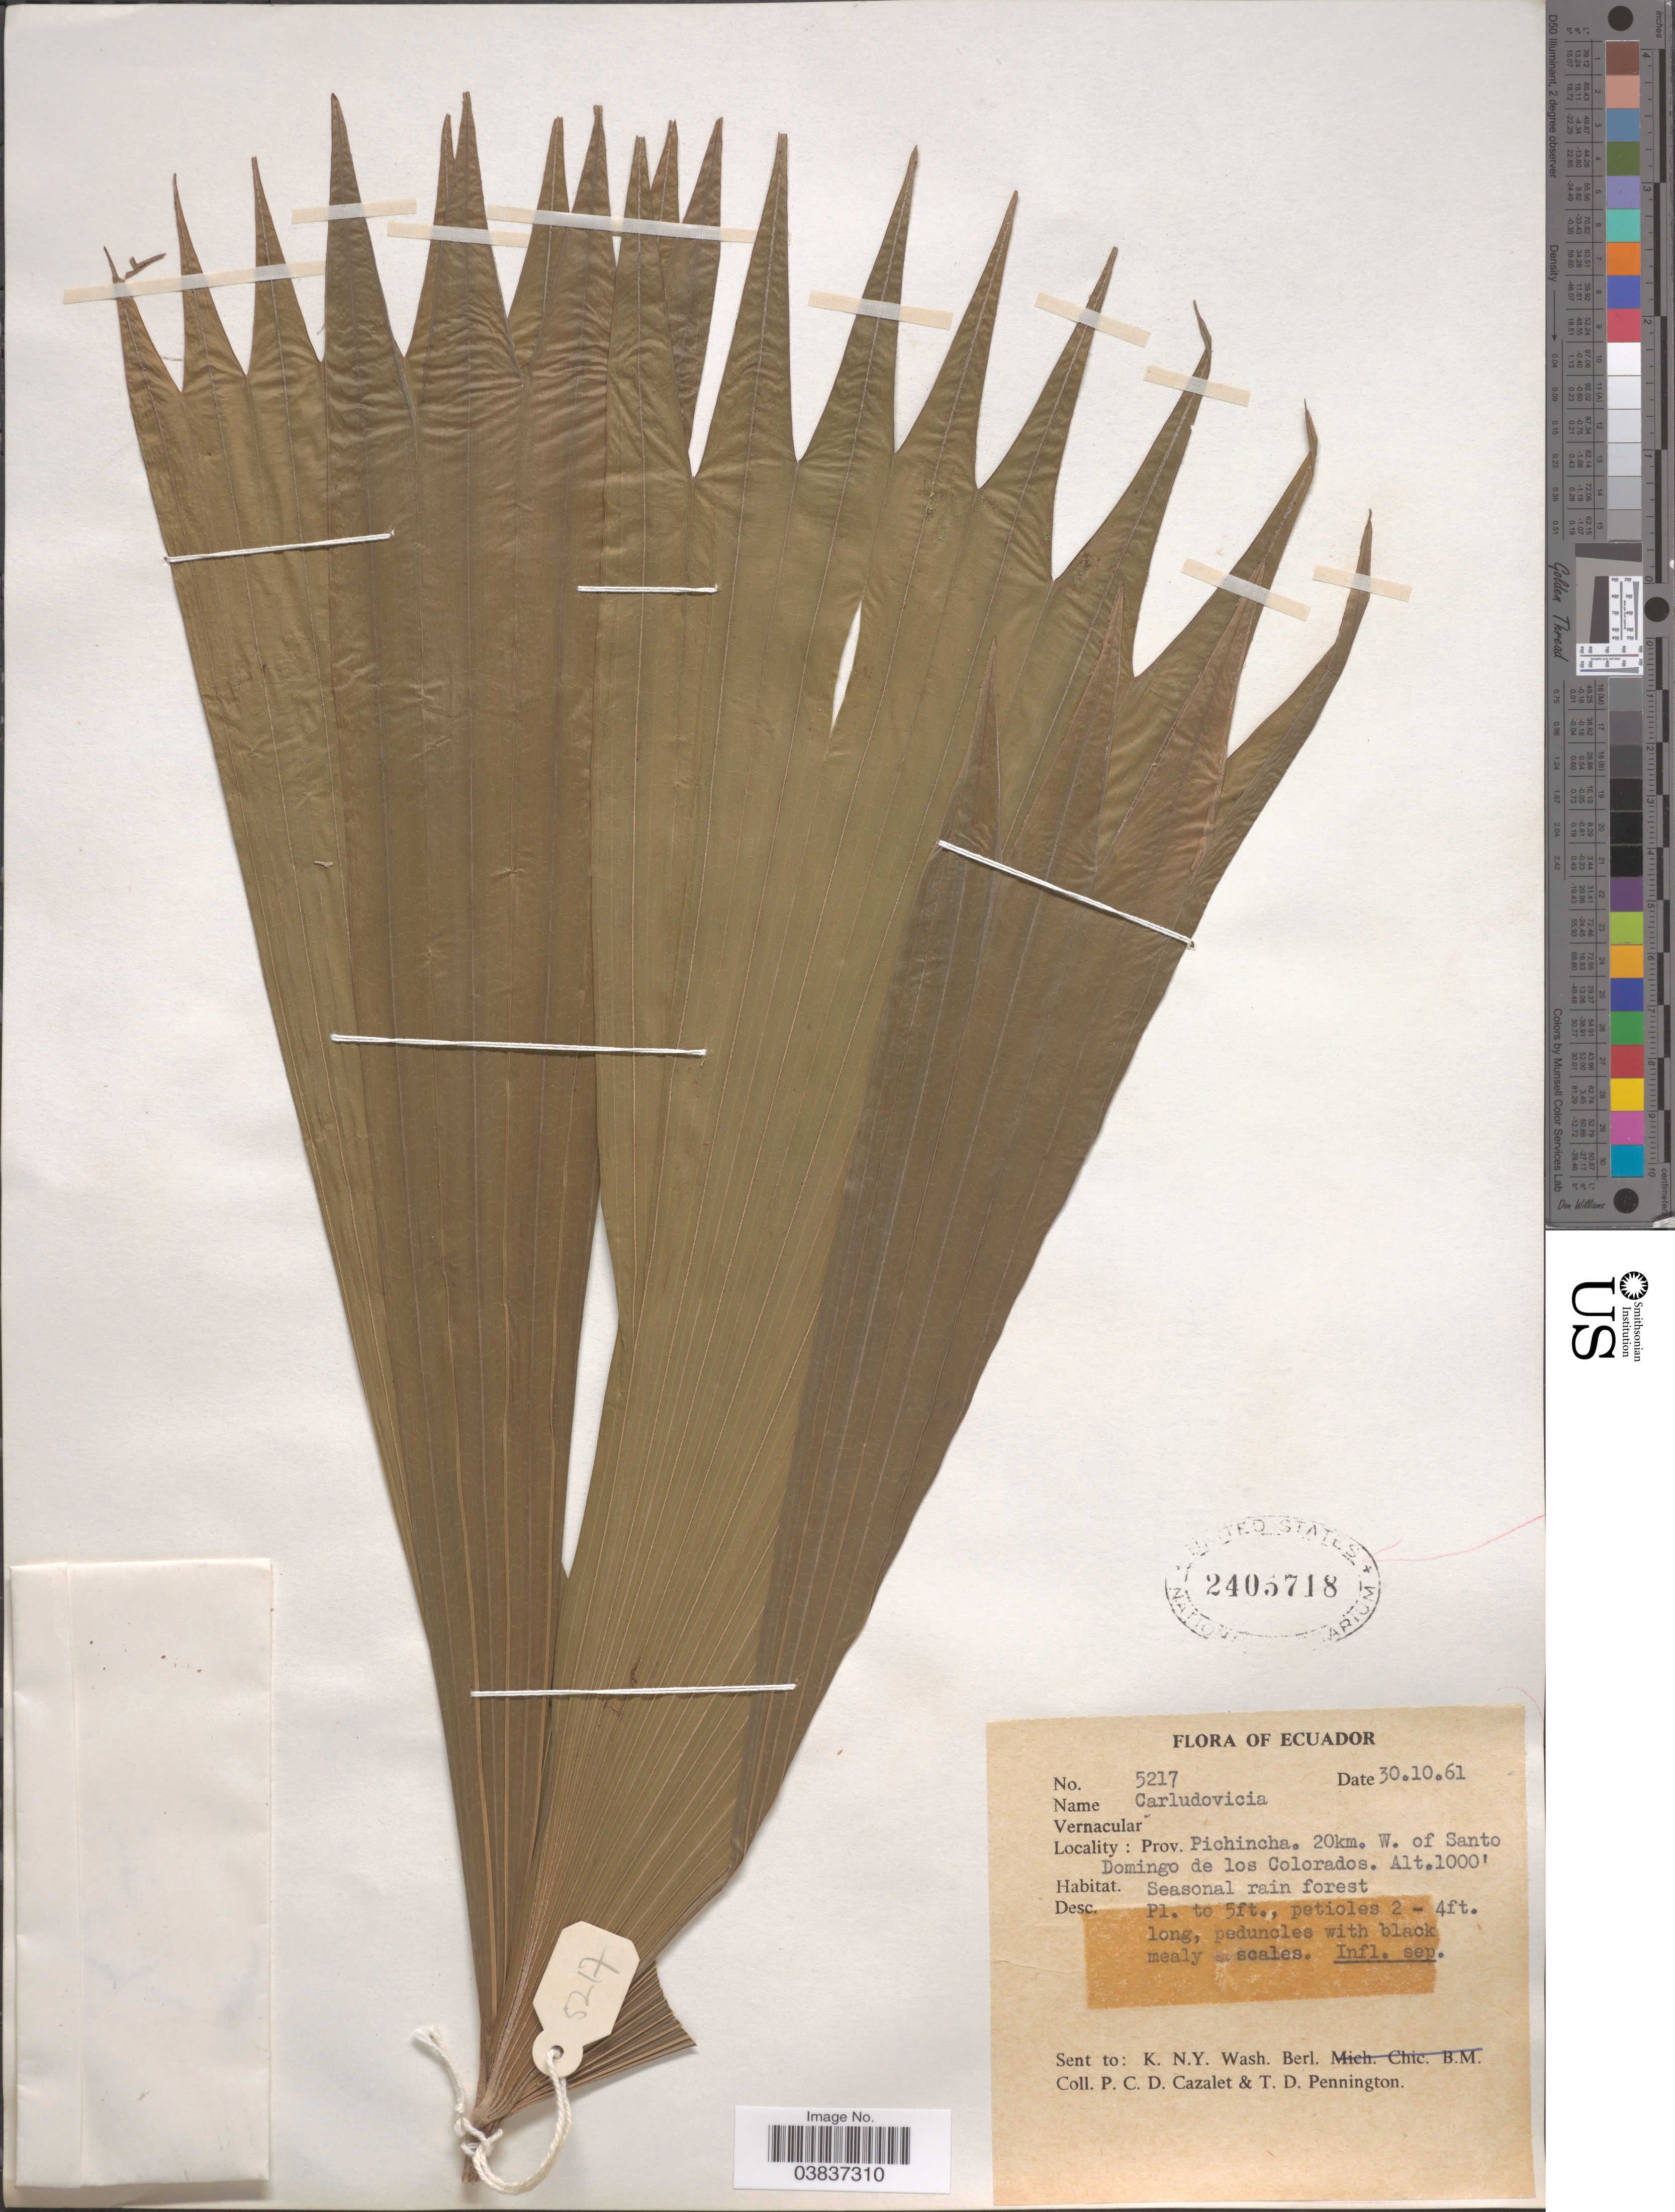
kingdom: Plantae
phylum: Tracheophyta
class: Liliopsida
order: Pandanales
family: Cyclanthaceae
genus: Carludovica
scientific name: Carludovica palmata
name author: Ruiz & Pav.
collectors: P. C. D. Cazalet & T. D. Pennington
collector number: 5217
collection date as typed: Transcribed d/m/y: 30/10/61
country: Ecuador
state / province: Pichincha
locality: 20km. W. of Santo Domingo de los Colorados.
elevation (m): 305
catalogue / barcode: US 2405718